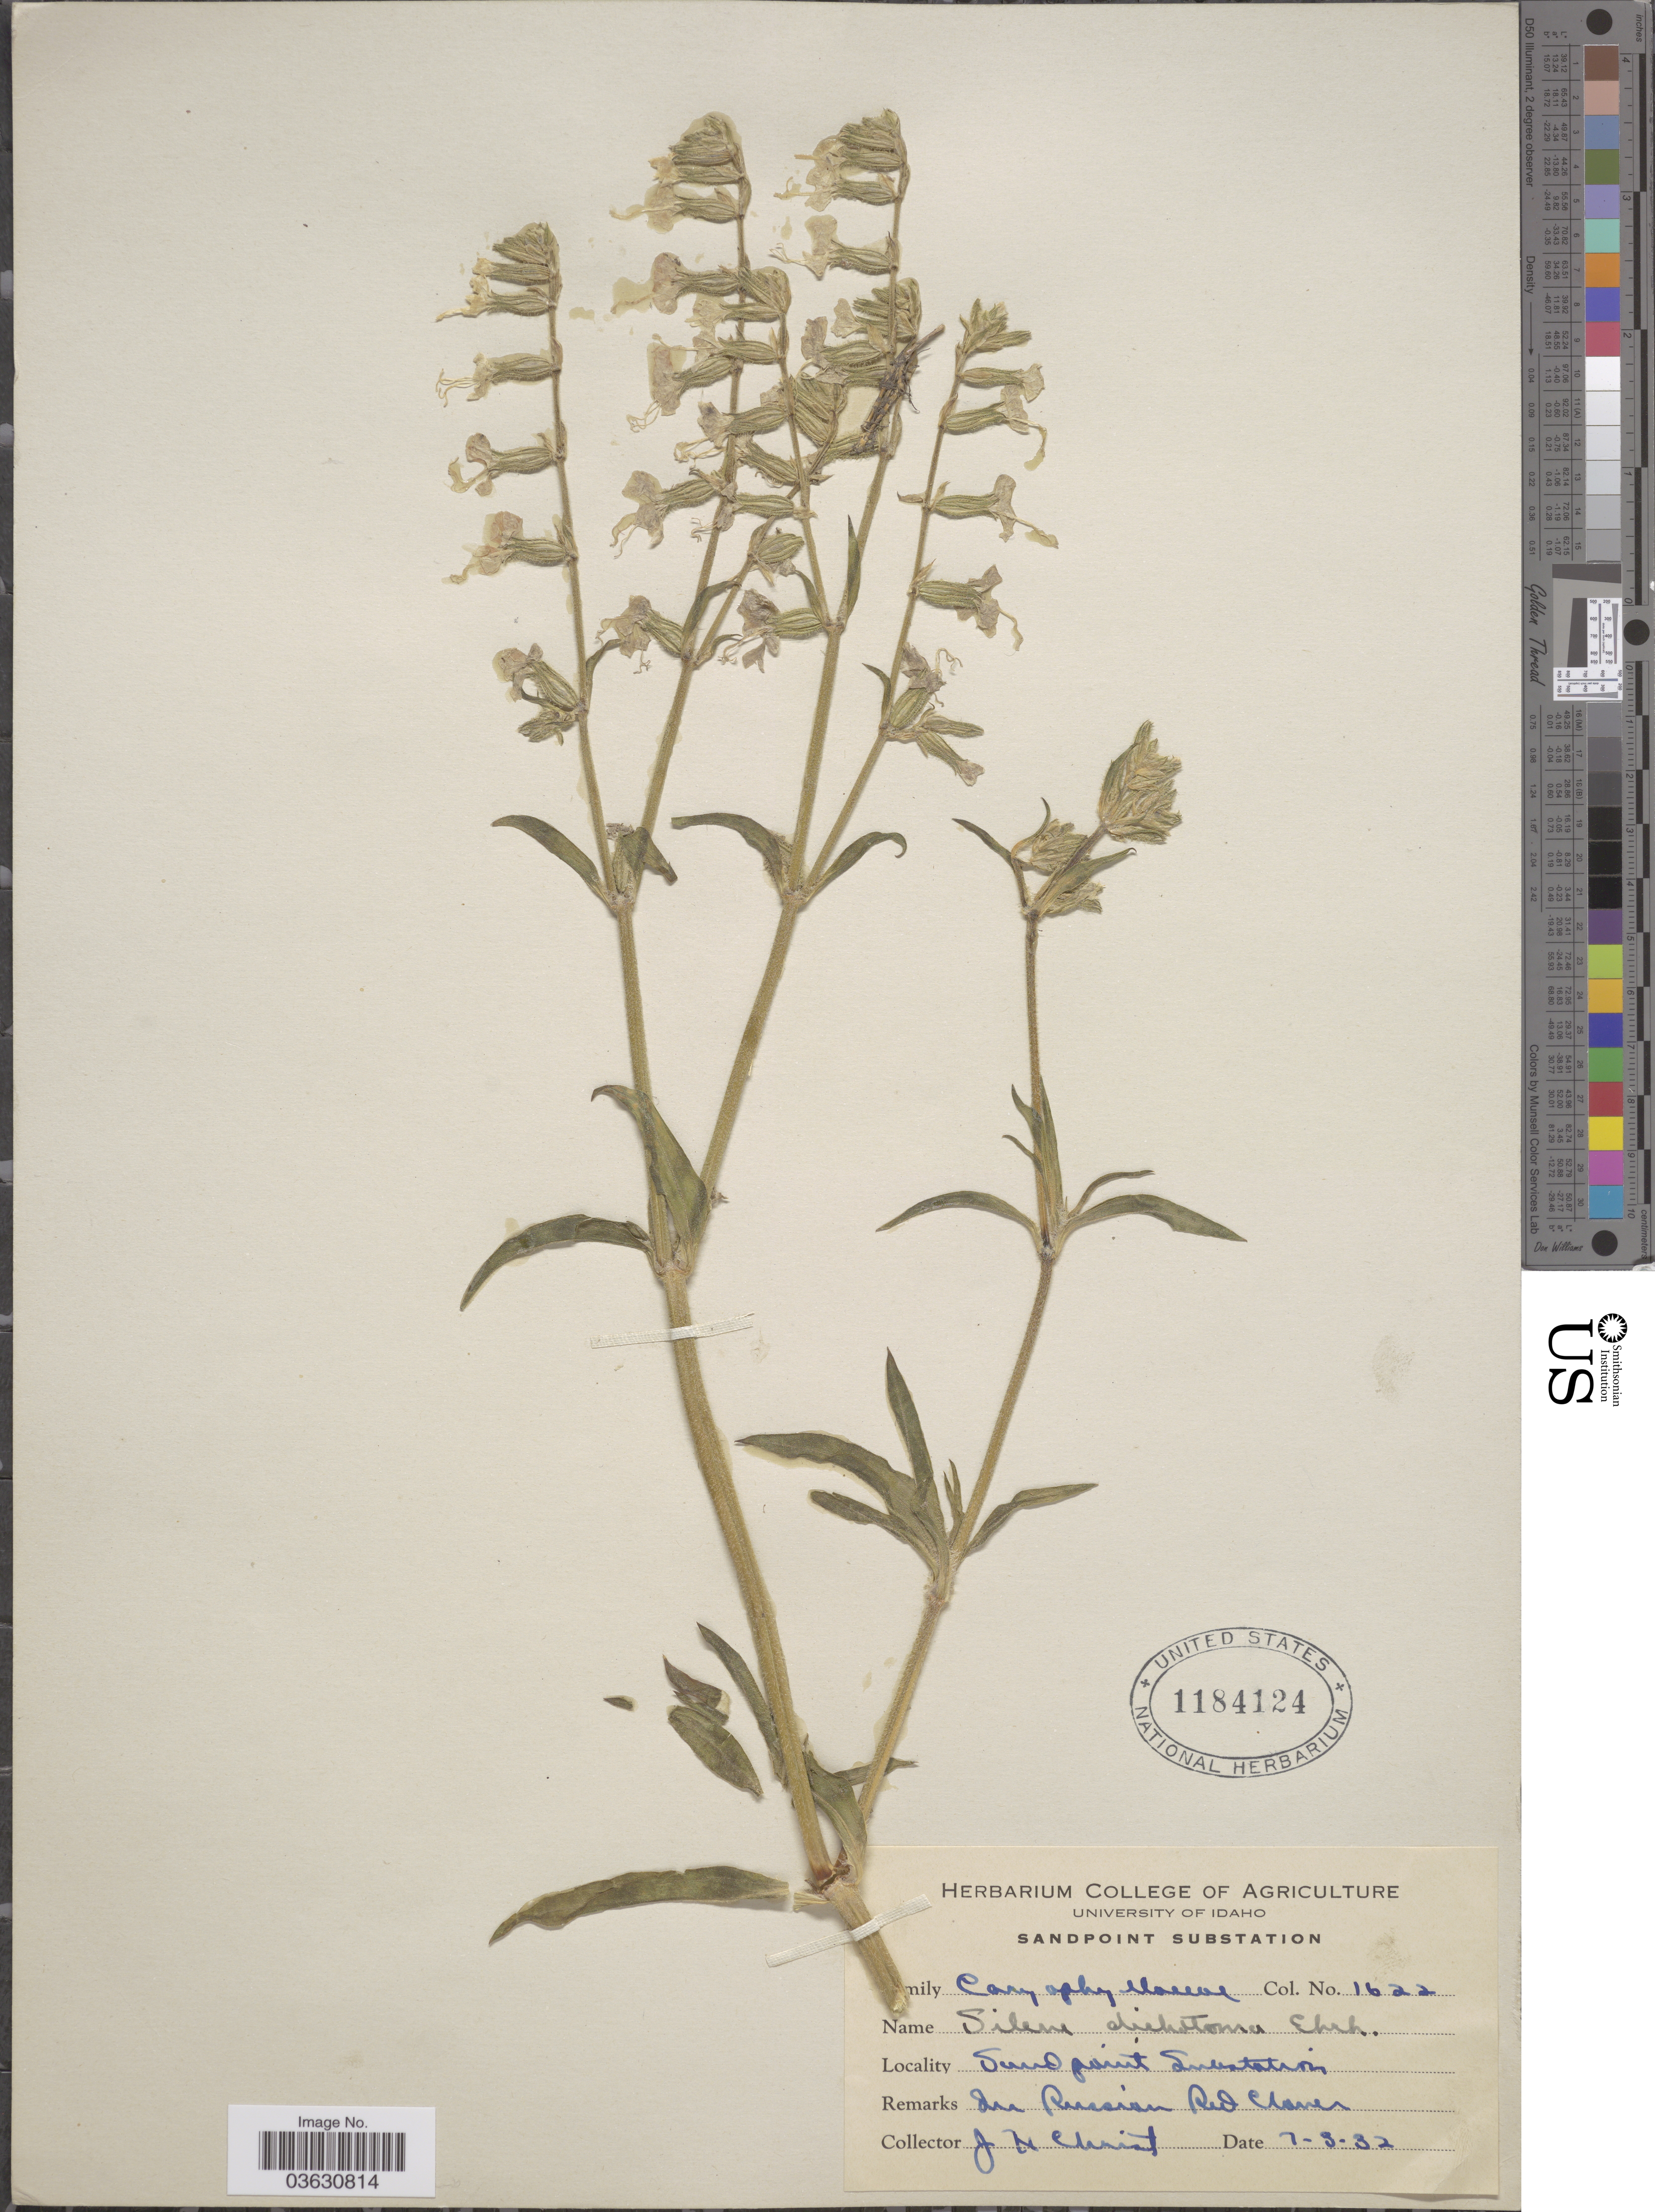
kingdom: Plantae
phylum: Tracheophyta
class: Magnoliopsida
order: Caryophyllales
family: Caryophyllaceae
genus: Silene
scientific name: Silene dichotoma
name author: Ehrh.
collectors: J. H. Christ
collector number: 1622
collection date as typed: Transcribed d/m/y: 3/7/32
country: United States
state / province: Idaho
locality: Sand point Substation.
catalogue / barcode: US 1184124